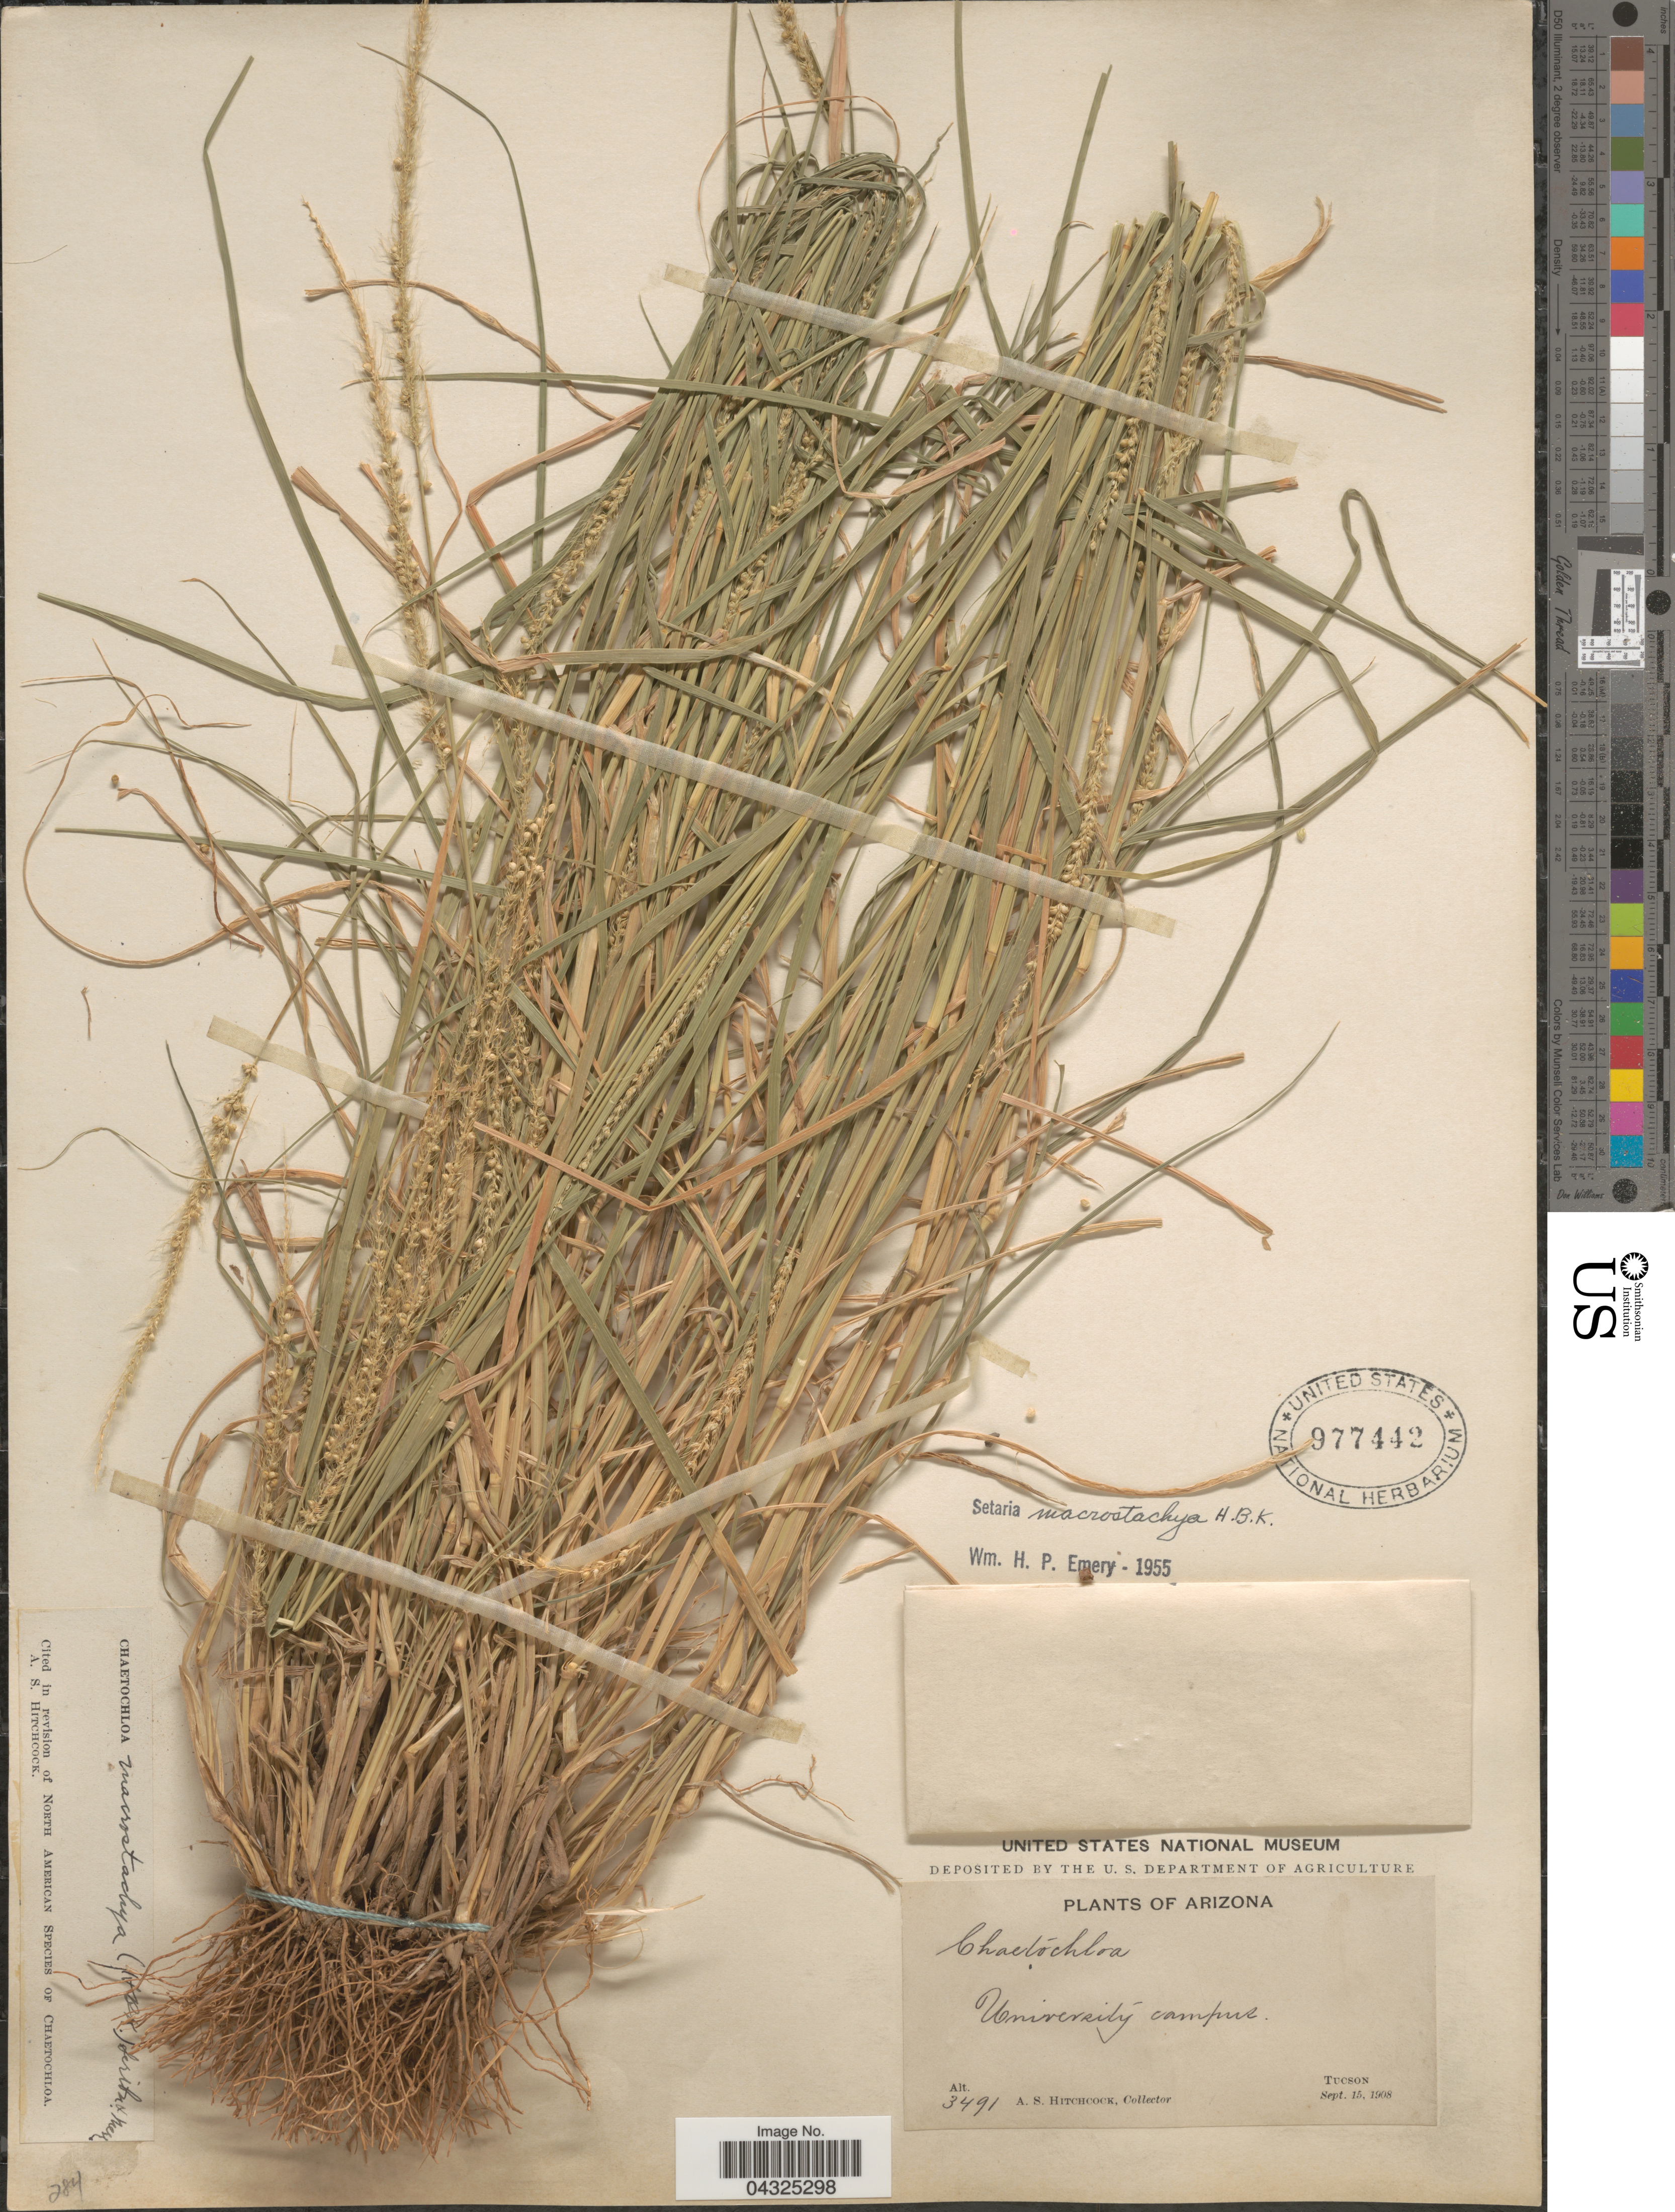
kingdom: Plantae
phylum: Tracheophyta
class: Liliopsida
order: Poales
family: Poaceae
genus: Setaria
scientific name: Setaria macrostachya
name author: Kunth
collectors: A. S. Hitchcock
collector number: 3491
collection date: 1908-09-15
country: United States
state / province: Arizona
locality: University campus. Tucson.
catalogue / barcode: US 977442